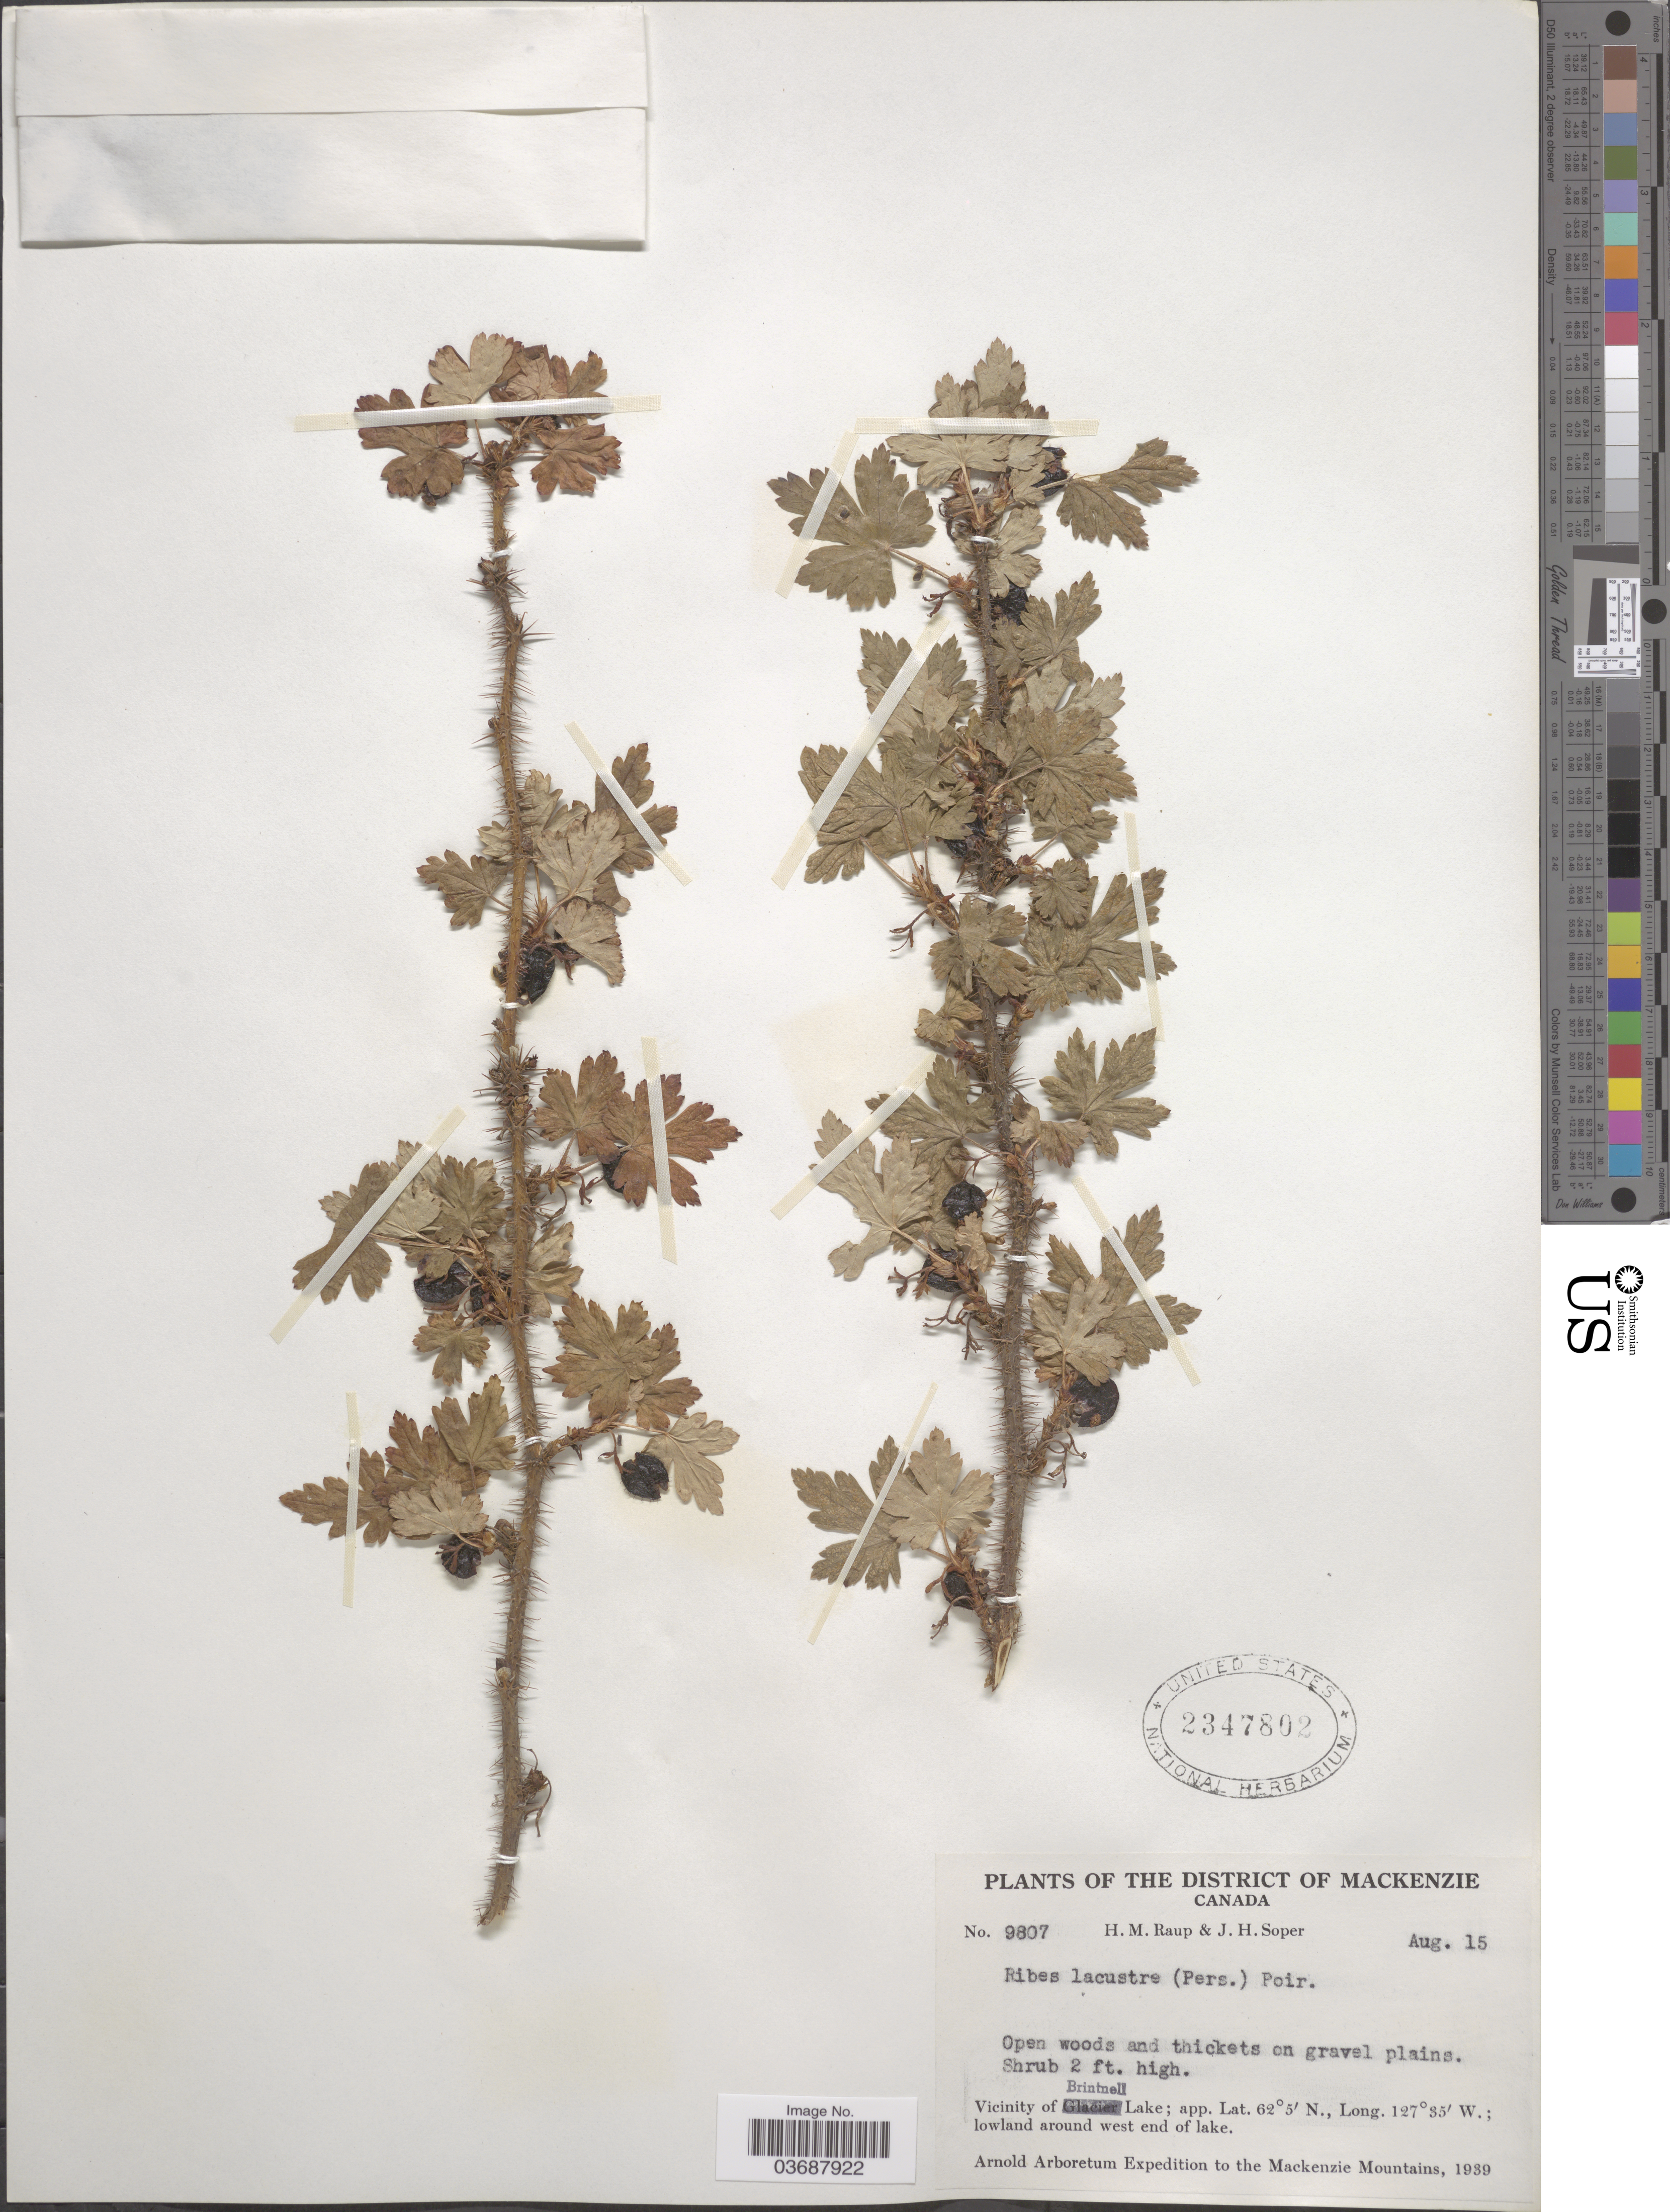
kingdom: Plantae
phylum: Tracheophyta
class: Magnoliopsida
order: Saxifragales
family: Grossulariaceae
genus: Ribes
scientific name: Ribes lacustre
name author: (Pers.) Poir.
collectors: H. Raup & J. H. Soper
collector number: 9807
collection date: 1939-08-15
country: Canada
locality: Mackenzie Mountains. District of Mackenzie. Vicinity of Britnell Lake. Lowland around west end of lake.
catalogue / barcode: US 2347802